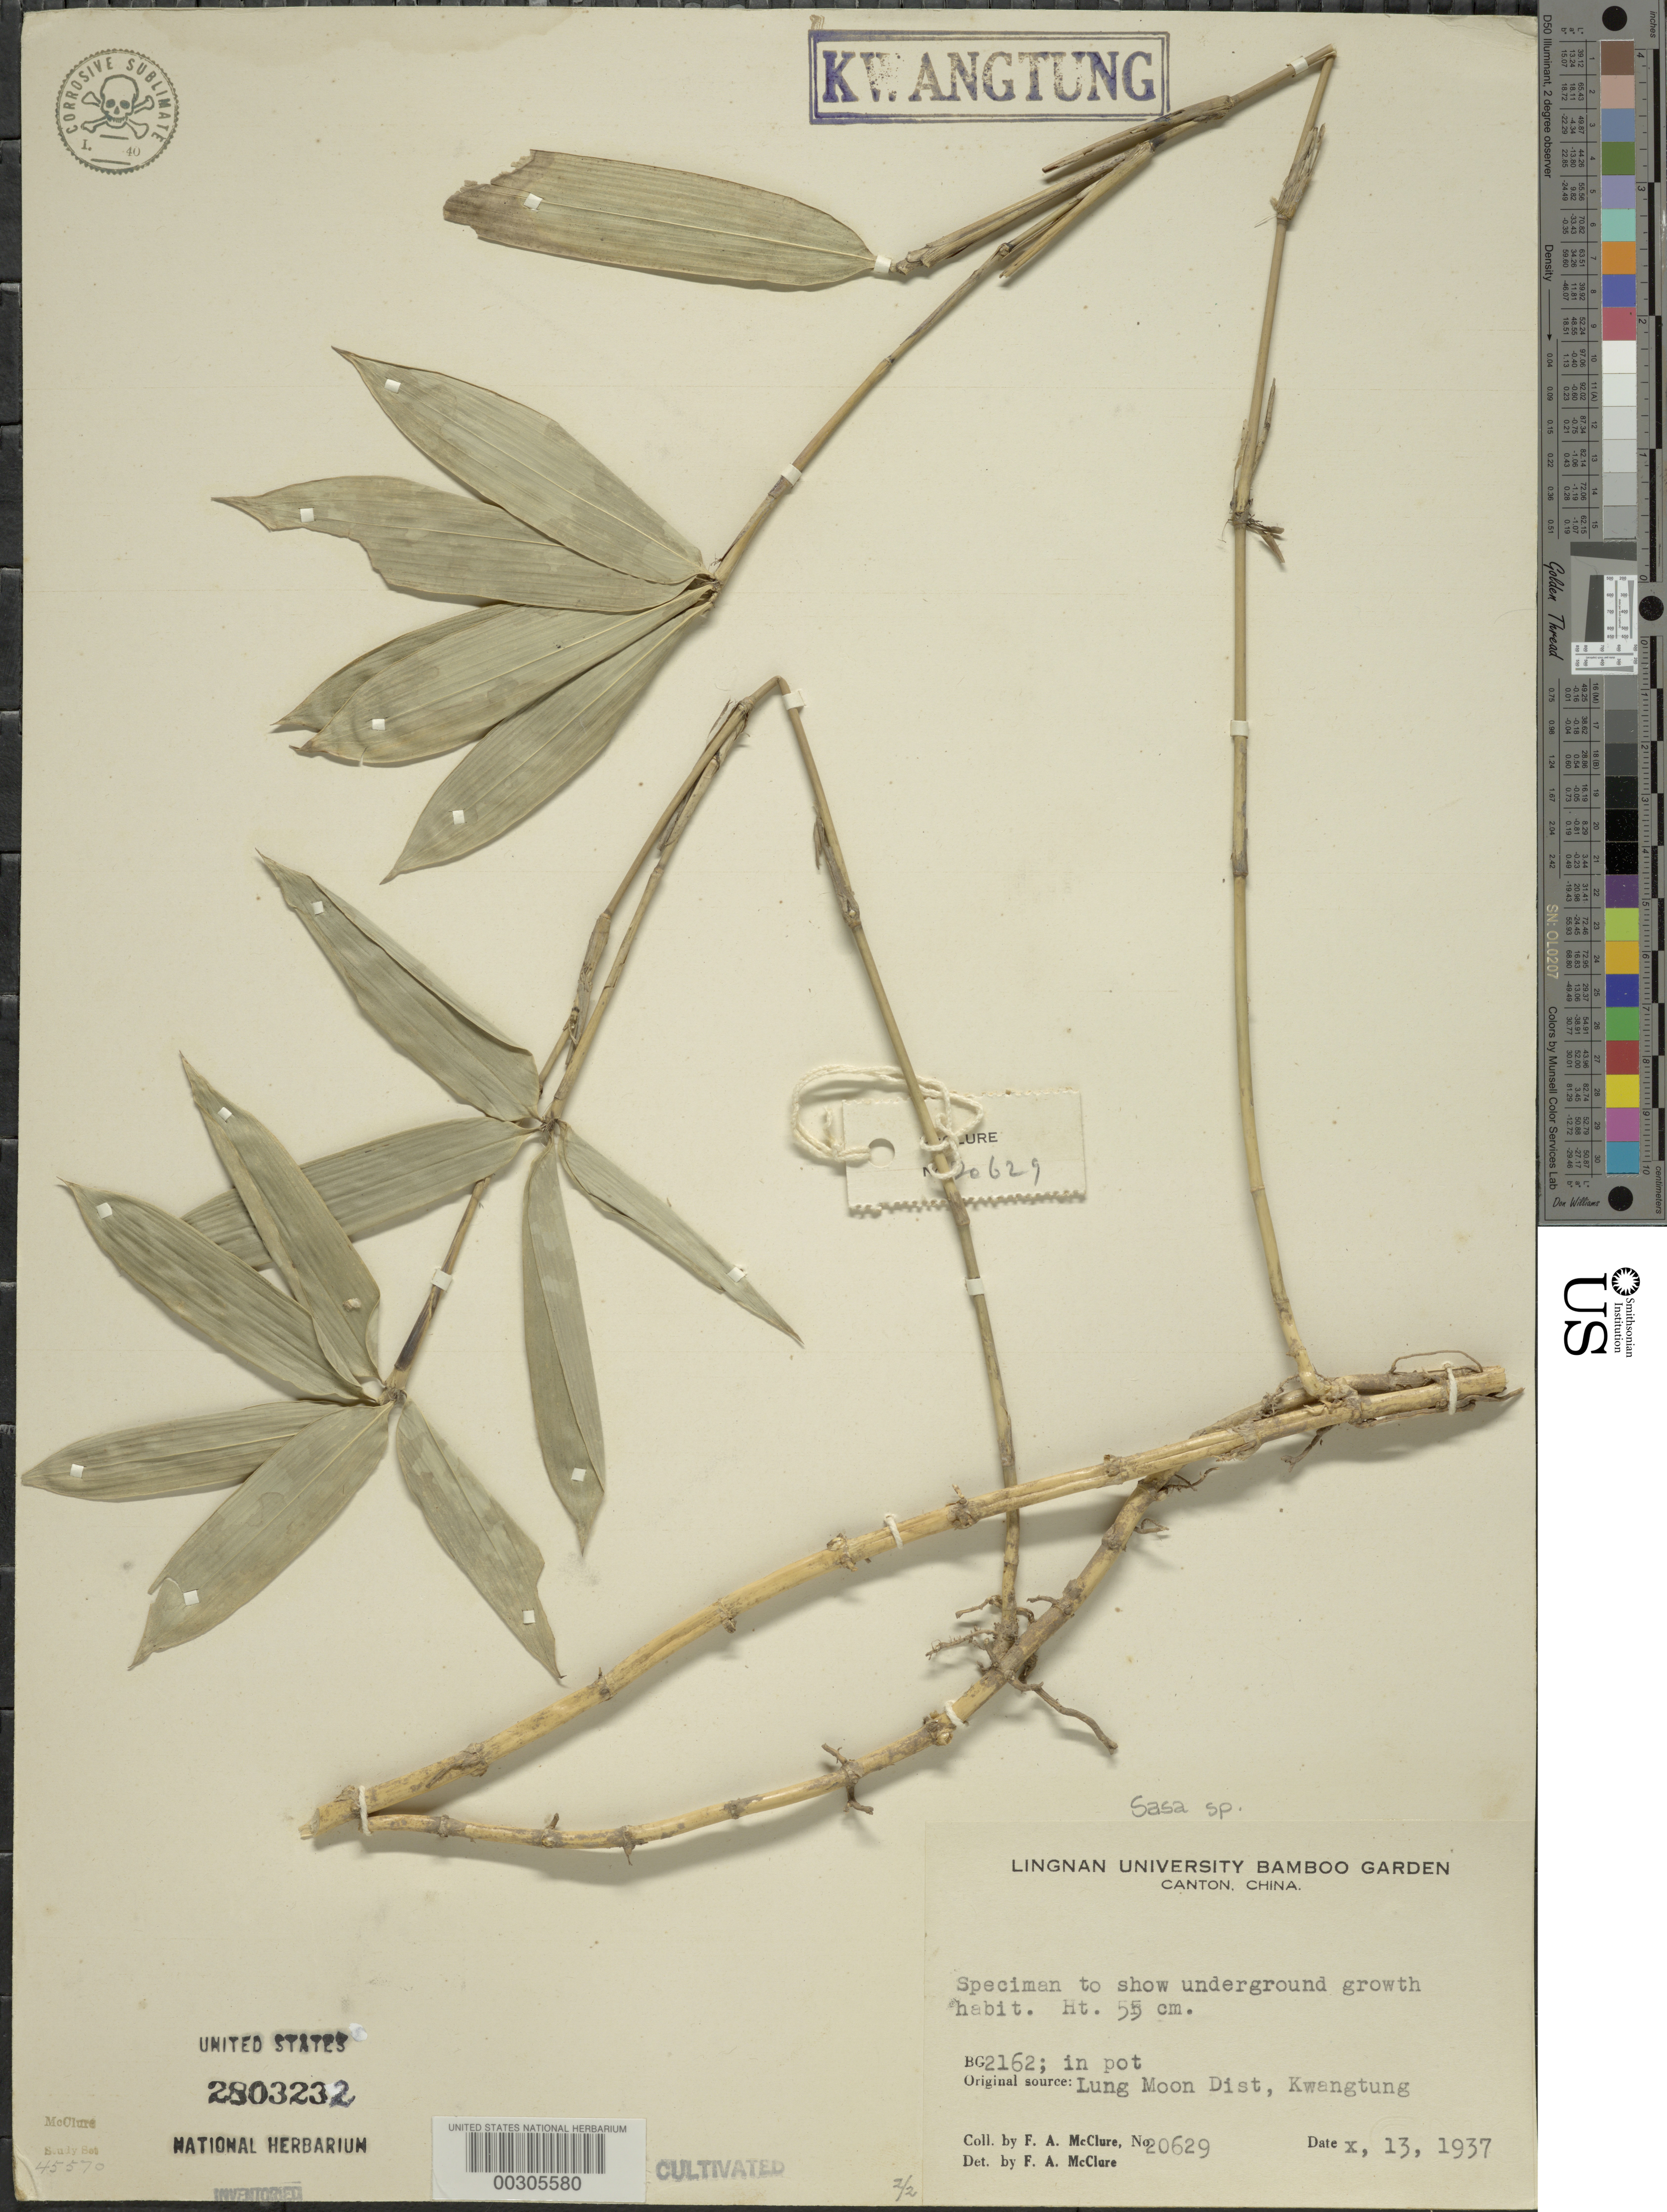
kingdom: Plantae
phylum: Tracheophyta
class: Liliopsida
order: Poales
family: Poaceae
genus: Sasa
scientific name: Sasa sp.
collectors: F. A. McClure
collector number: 20629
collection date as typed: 13 Oct 1937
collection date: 1937-10-13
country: China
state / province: Guangdong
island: Honam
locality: Lingnan univ. bg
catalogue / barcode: US 2803232